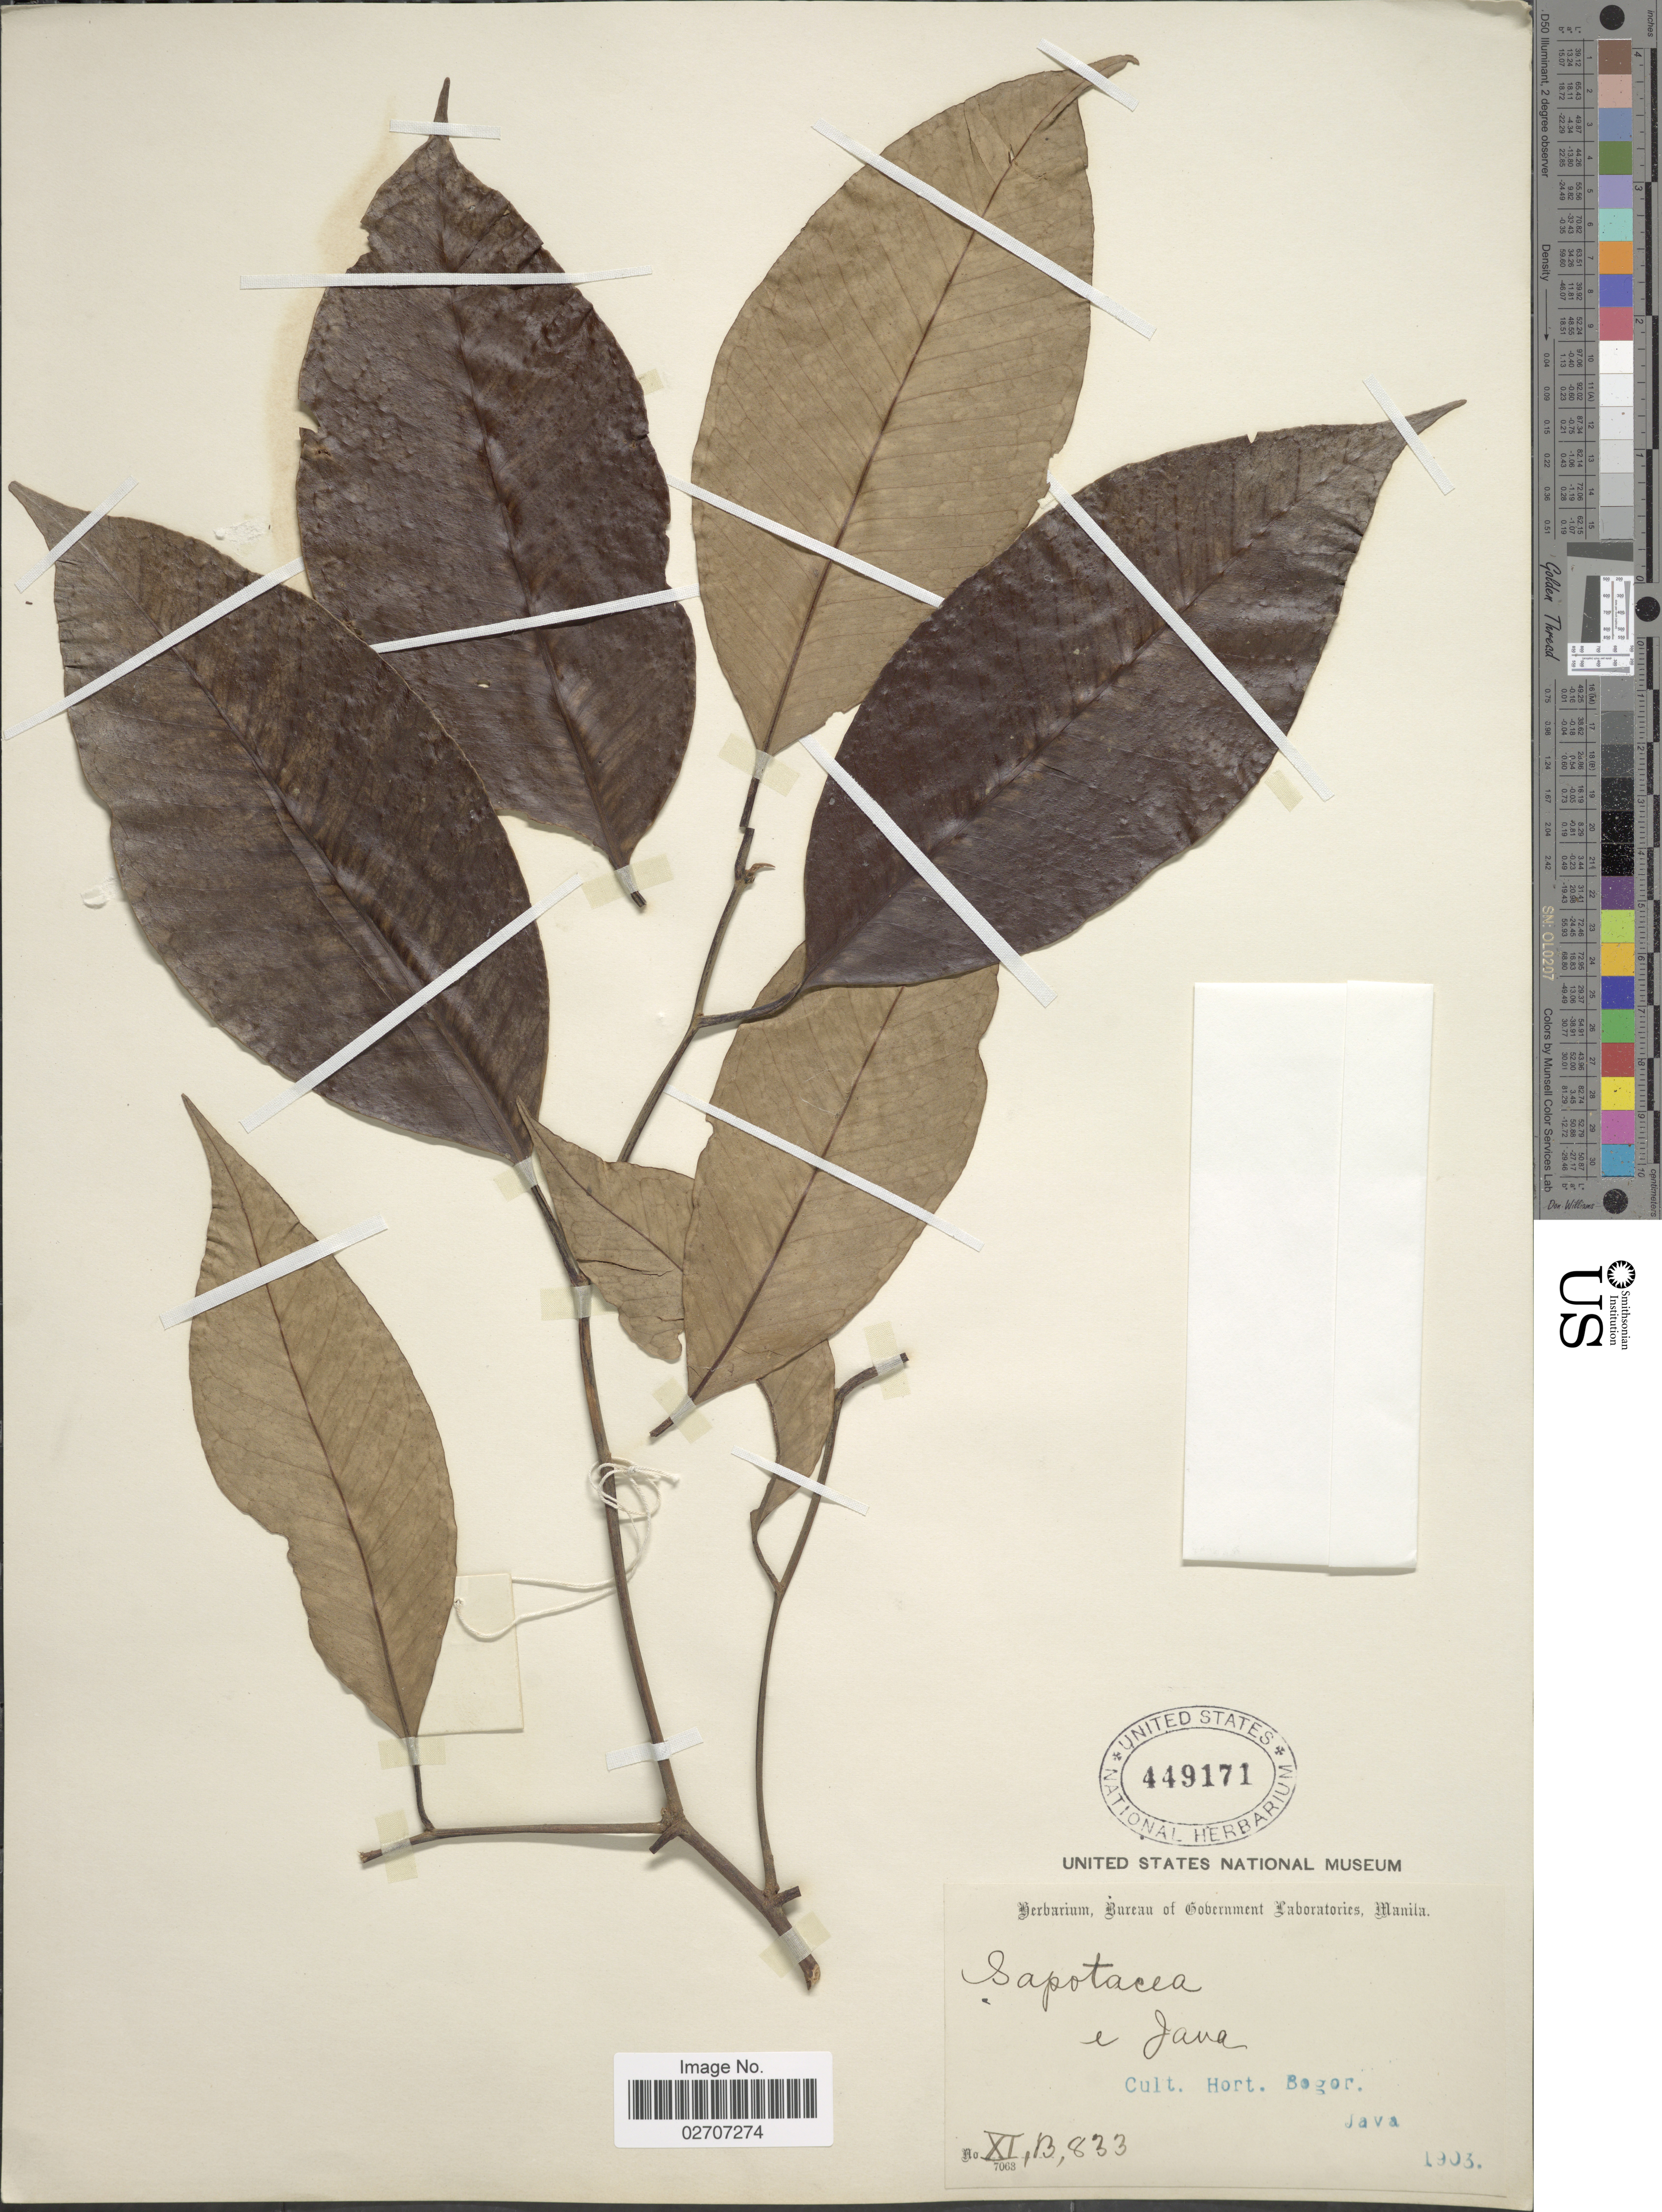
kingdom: Plantae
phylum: Tracheophyta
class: Magnoliopsida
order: Ericales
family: Sapotaceae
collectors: Ex herb. Bureau of Government Laboratories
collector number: XI,B,833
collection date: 1903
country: Indonesia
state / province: Java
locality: Cult. Hort. Bogor. Java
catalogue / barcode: US 449171